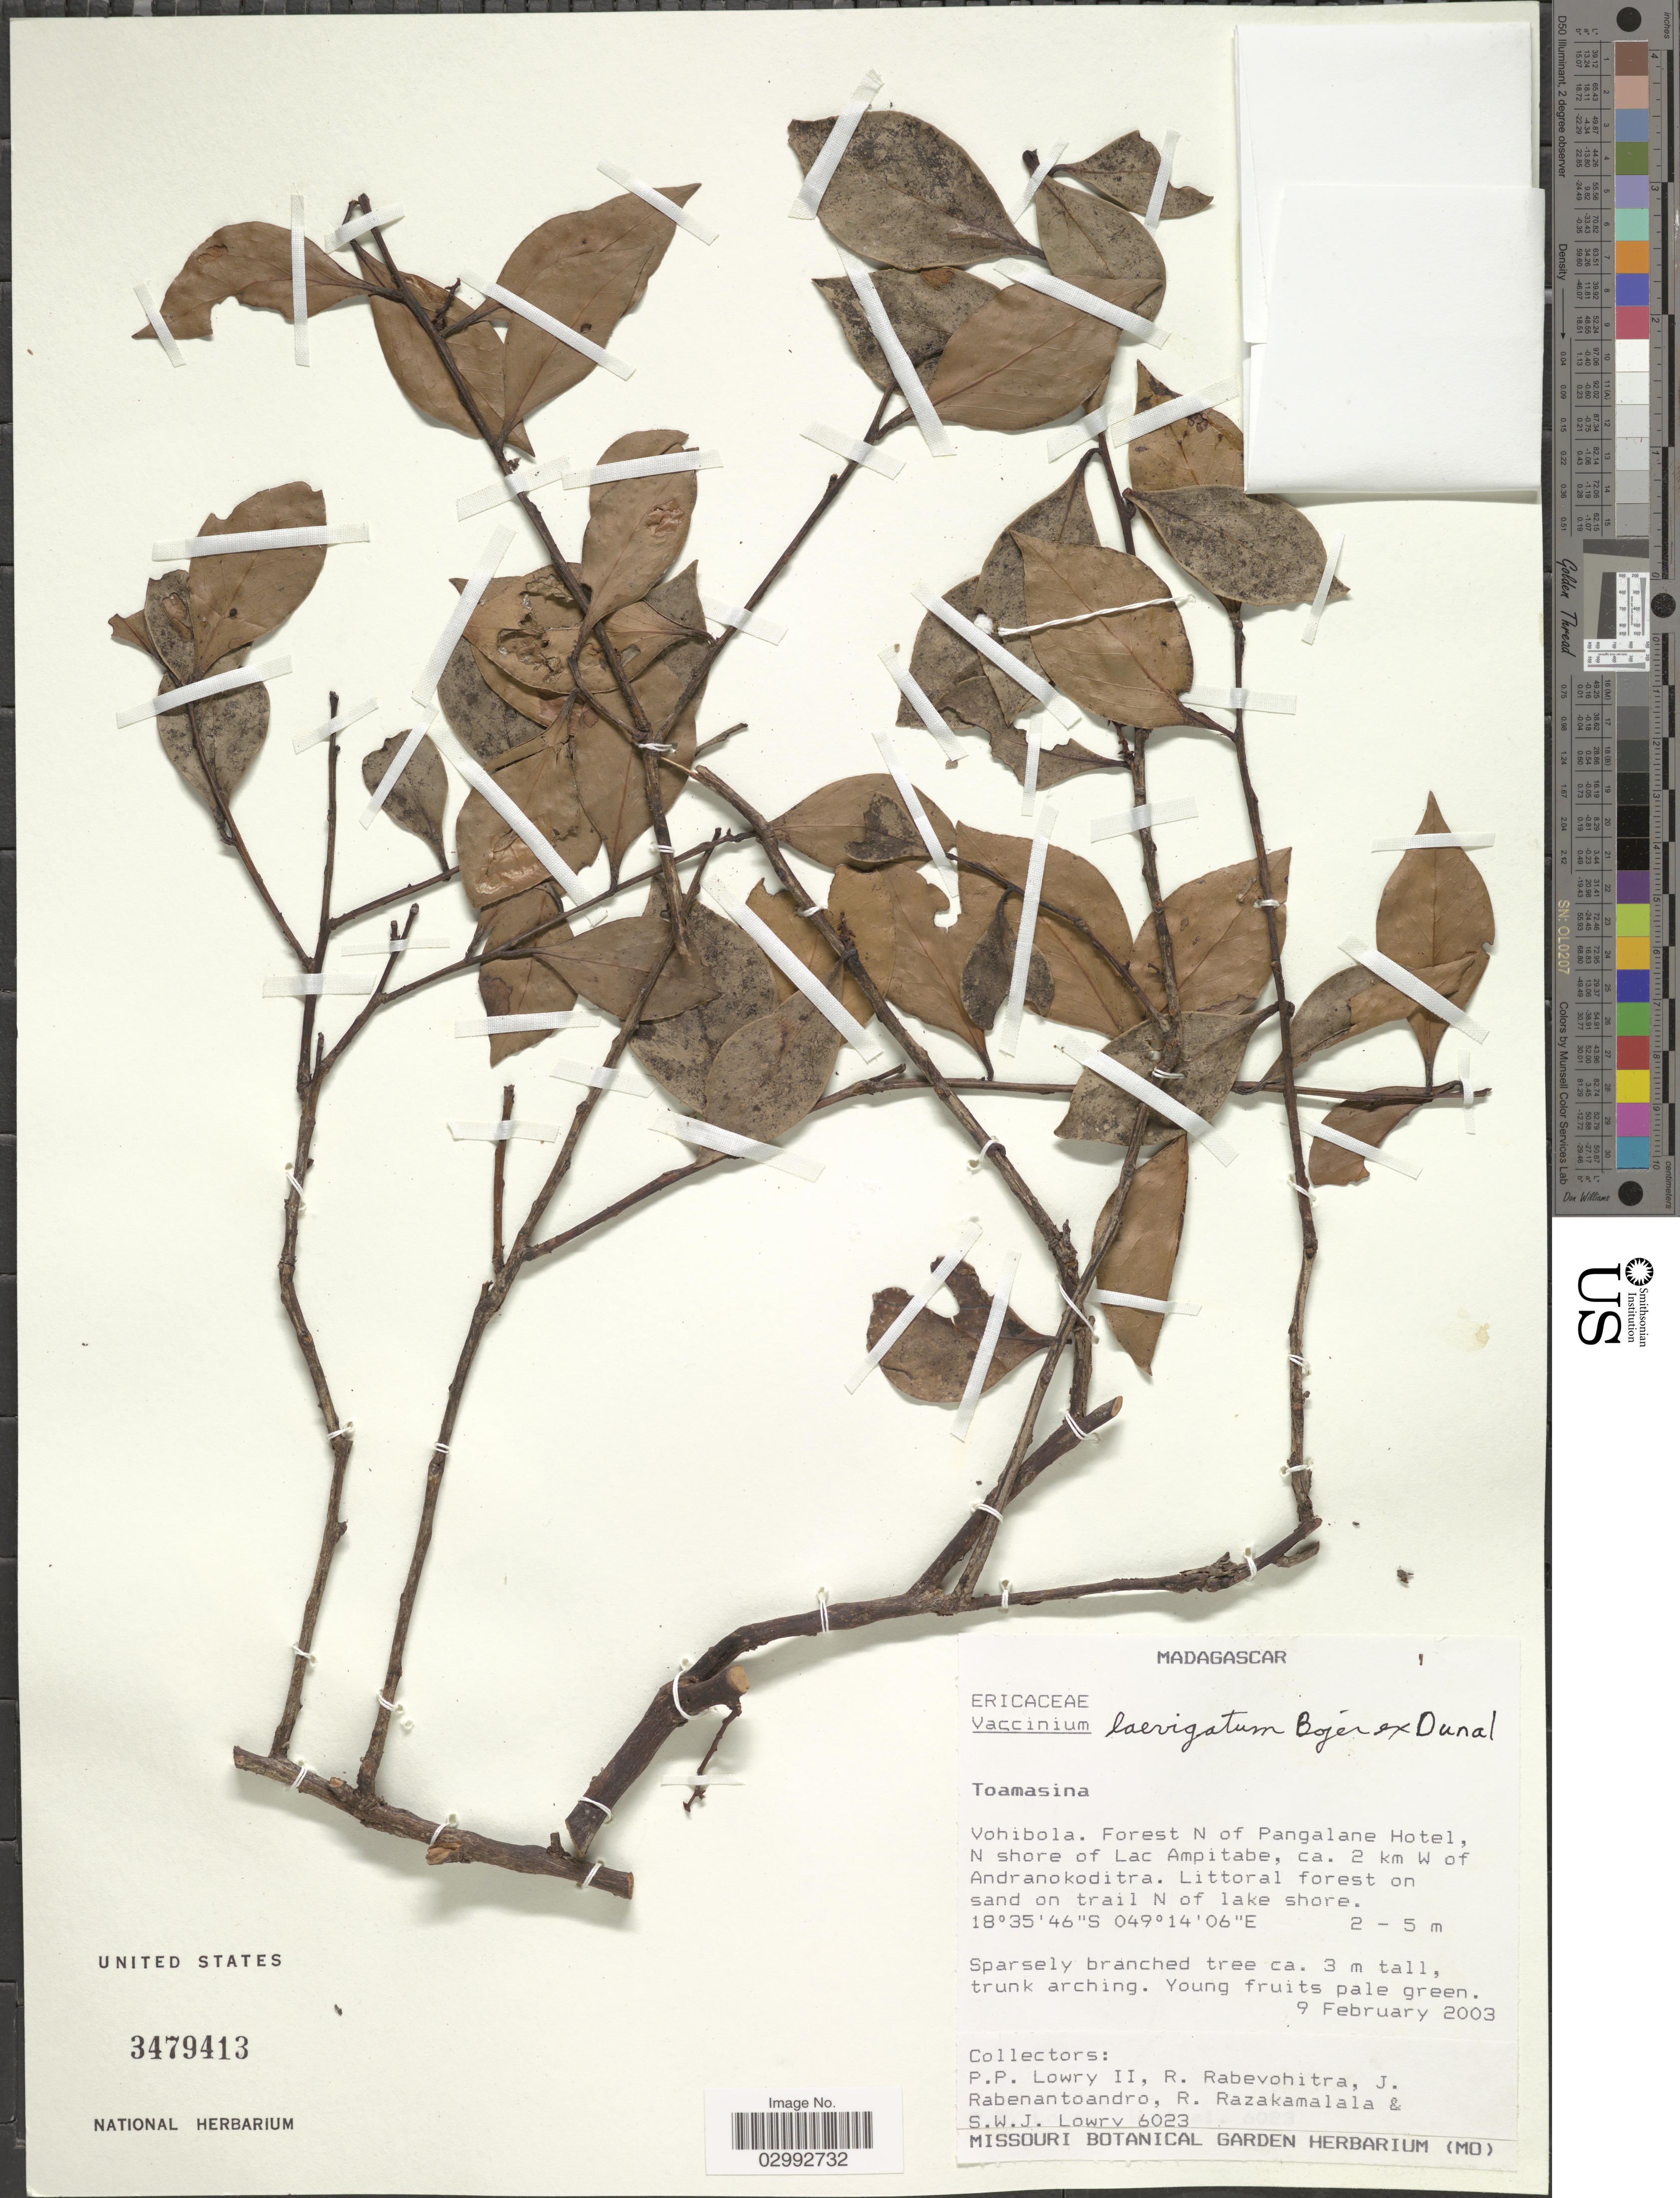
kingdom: Plantae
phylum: Tracheophyta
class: Magnoliopsida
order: Ericales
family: Ericaceae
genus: Vaccinium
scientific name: Vaccinium laevigatum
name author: Bojer ex Dunal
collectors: P. P. Lowry, R. Rabevohitra, J. Rabenantoandro, R. Razakamalala & S. Lowry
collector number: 6023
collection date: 2003-02-09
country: Madagascar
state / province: Atsinanana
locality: Vohibola, Forest N of Pangalane Hotel, N shore of Lac Ampitabe, ca. 2 km W of Andranokoditra, Littoral forest on sand on trail N of lake shore.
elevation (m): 2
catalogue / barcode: US 3479413